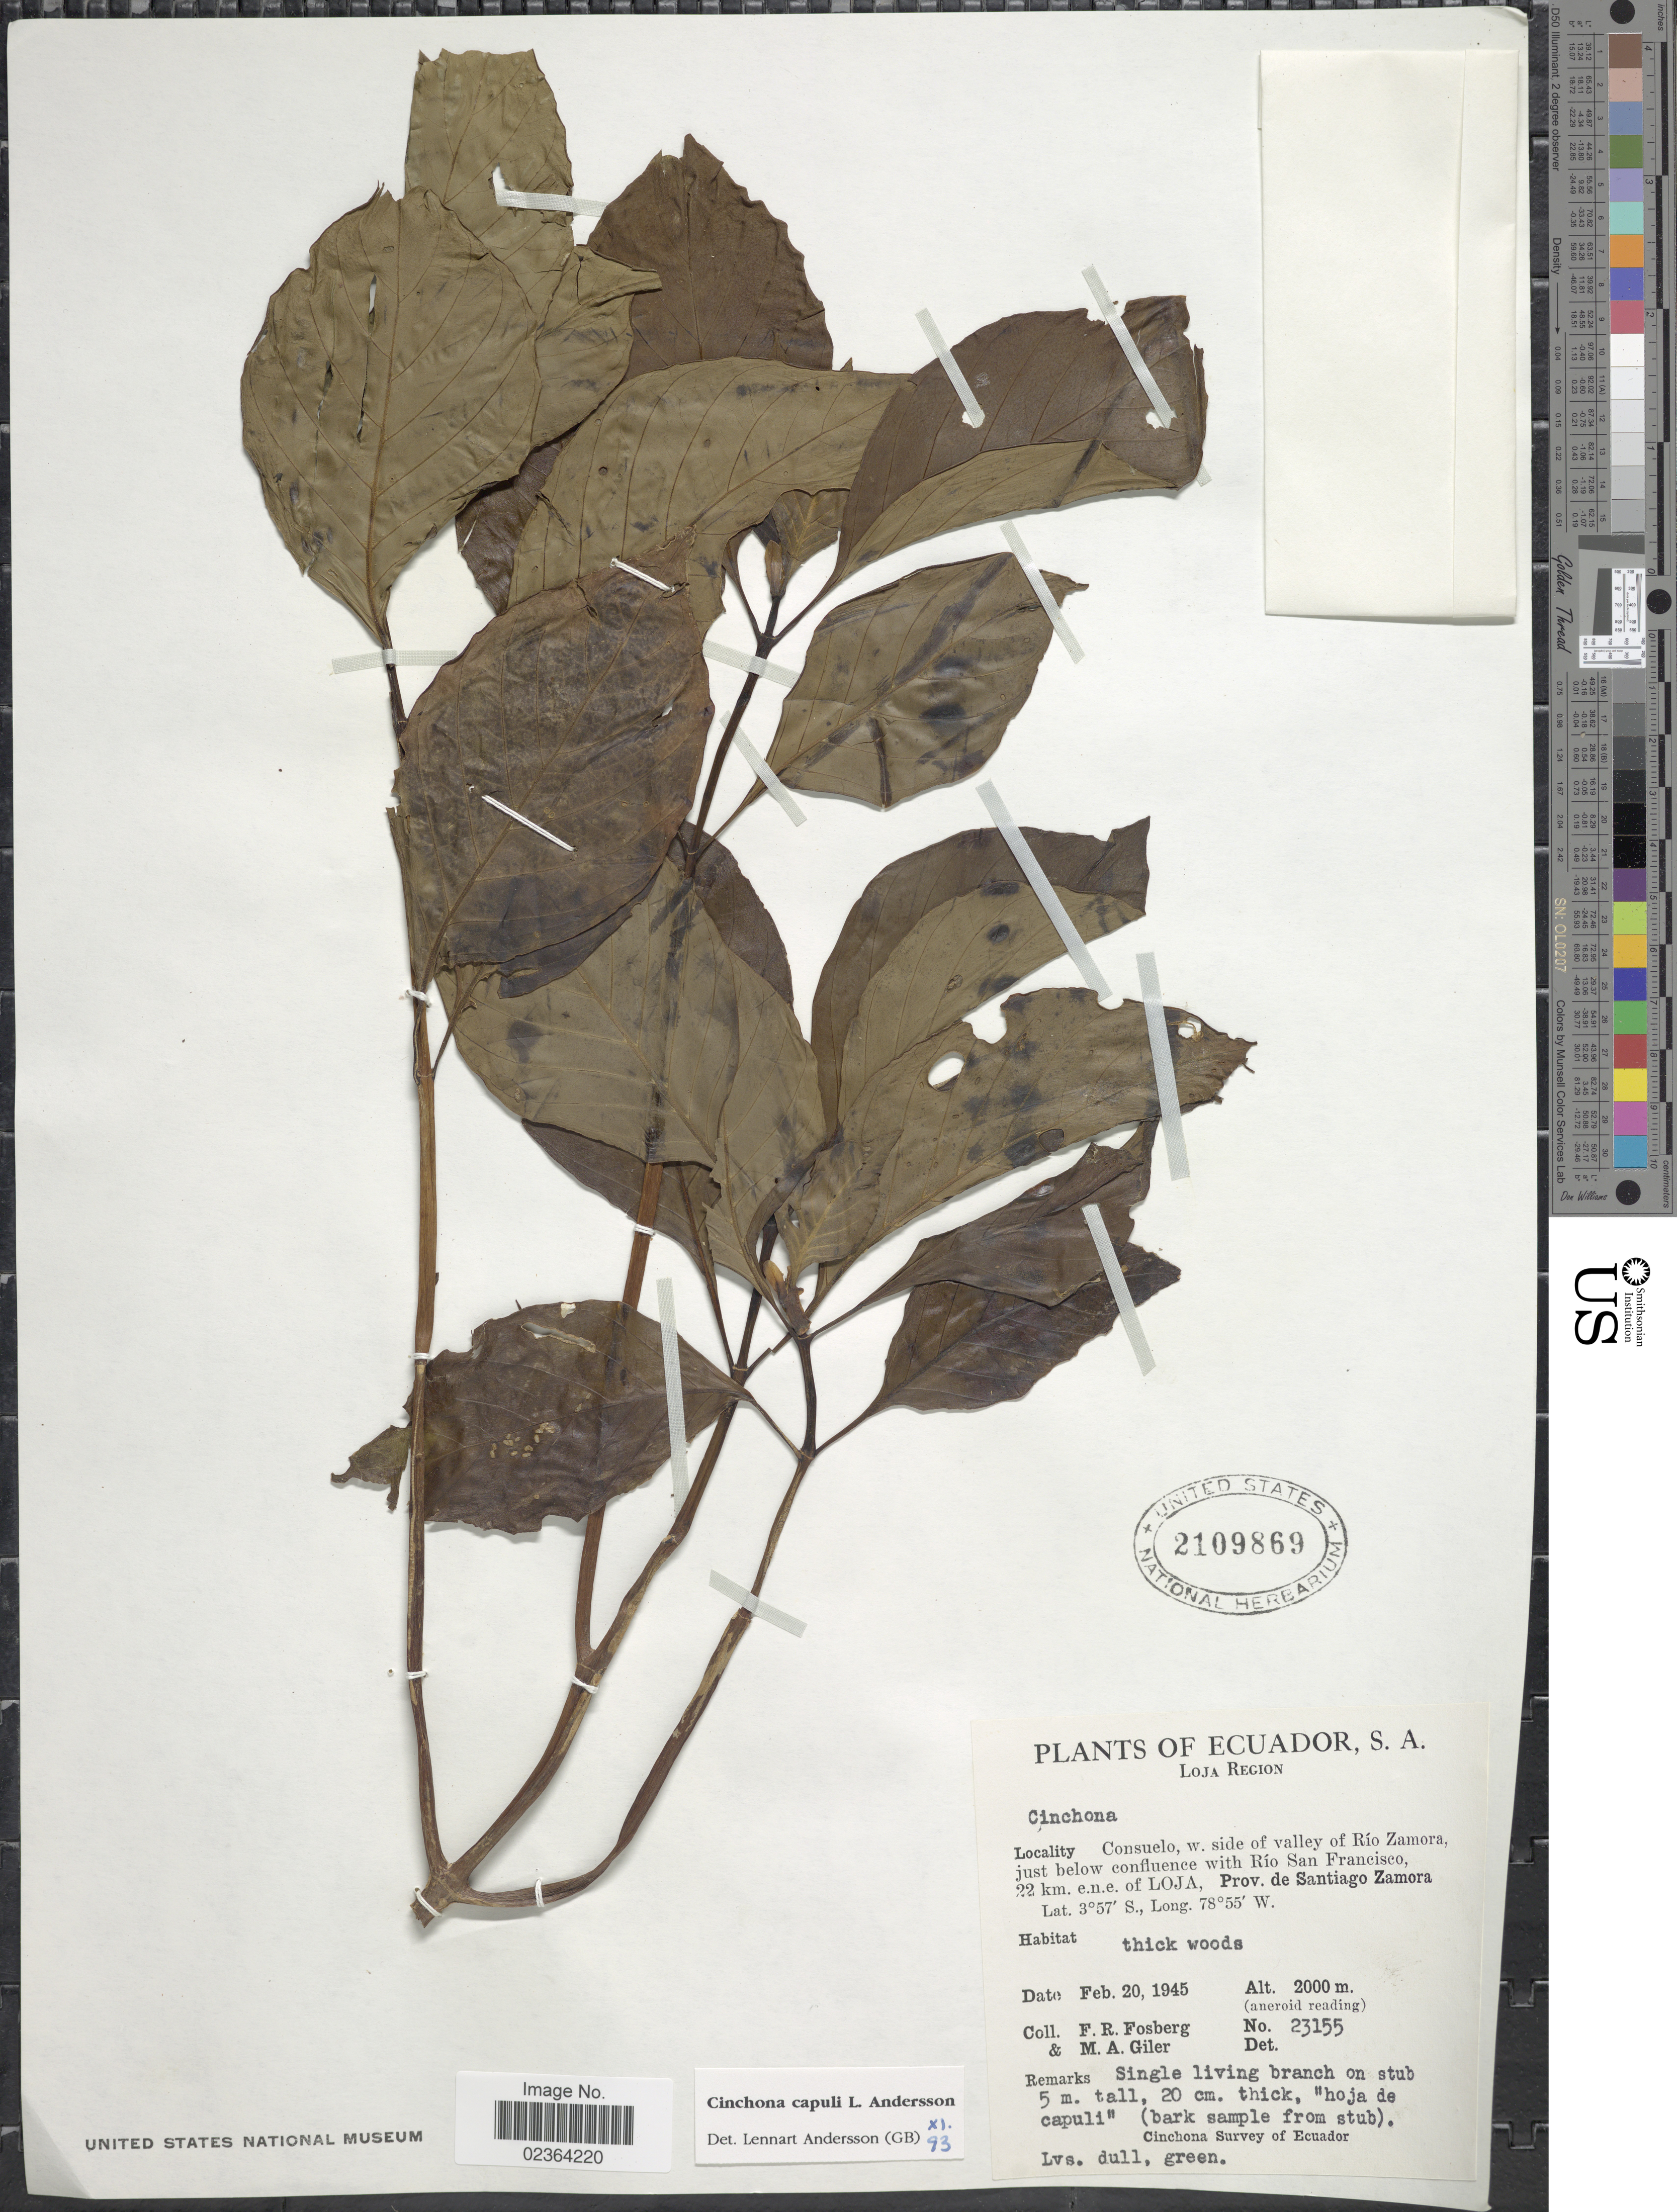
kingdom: Plantae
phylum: Tracheophyta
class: Magnoliopsida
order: Gentianales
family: Rubiaceae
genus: Cinchona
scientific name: Cinchona capuli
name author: L. Andersson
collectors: F. R. Fosberg & M. Giler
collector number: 23155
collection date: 1945-02-20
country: Ecuador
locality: Loja Region, Consuelo, w. side of valley of Rio Zamora, just below confluence with Rio San Francisco, 22 km. e.n.e. of Loja, Prov. de Santiago Zamora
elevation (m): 2000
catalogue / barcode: US 2109869